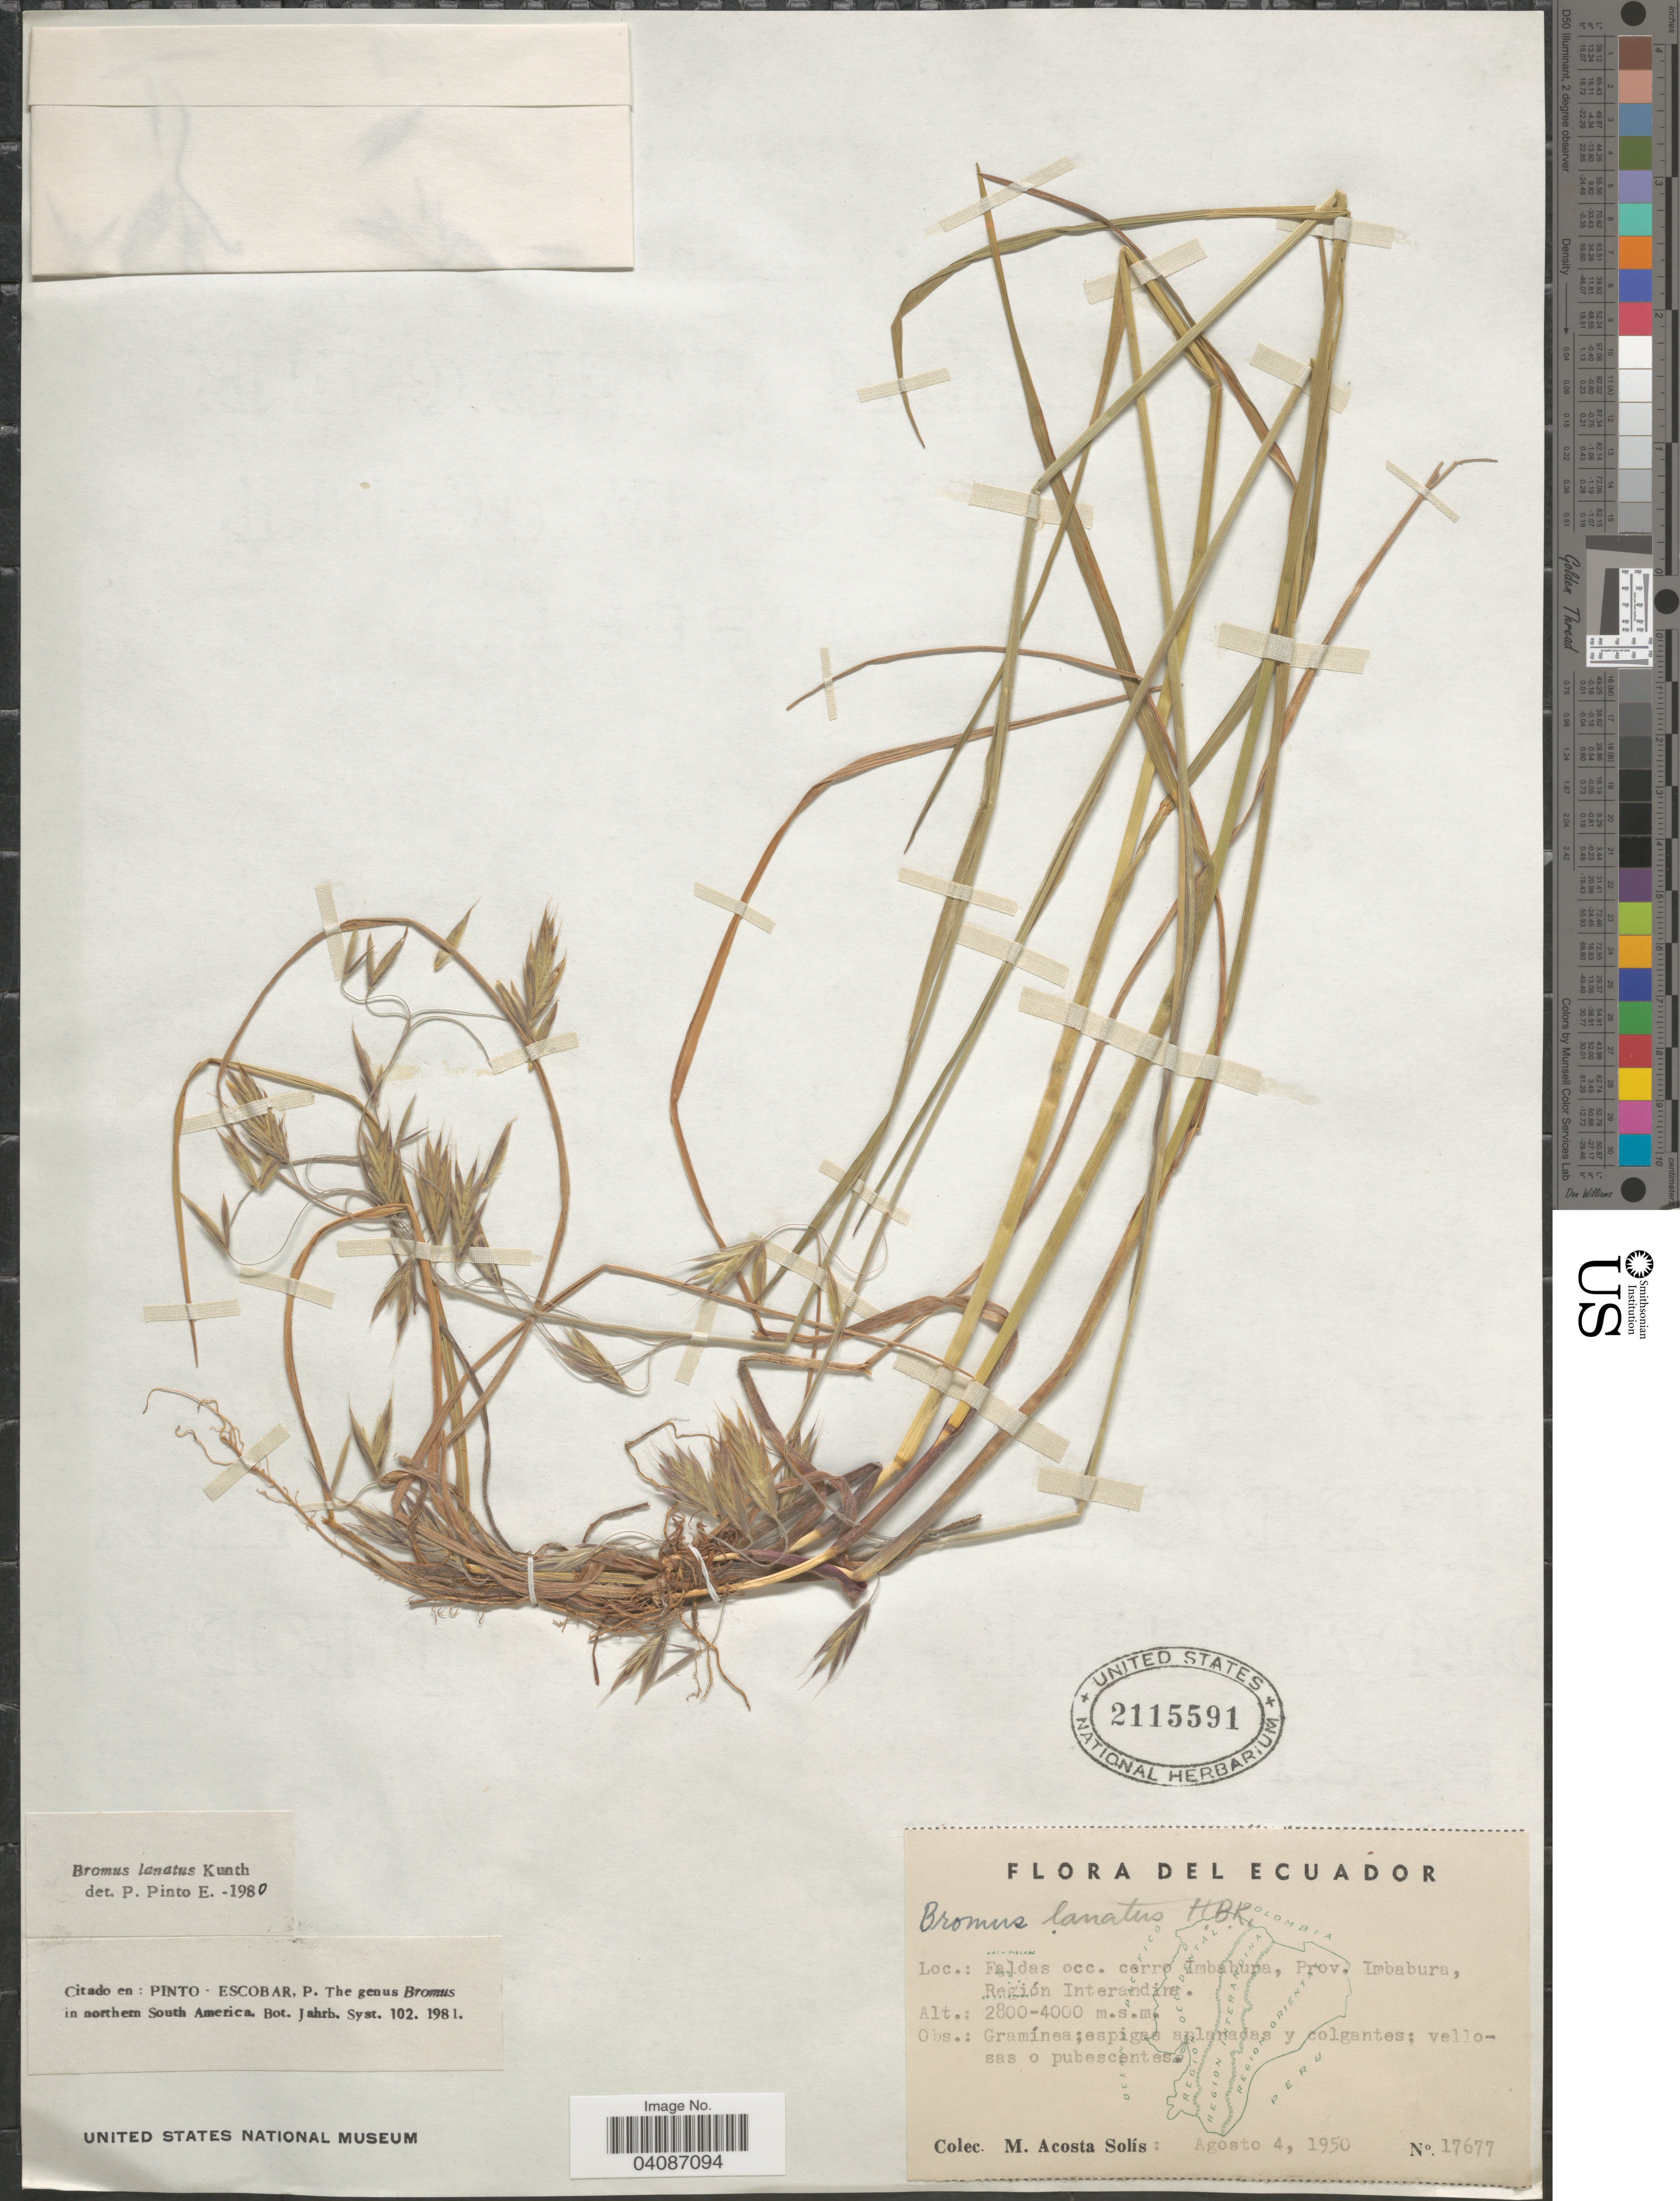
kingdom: Plantae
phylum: Tracheophyta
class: Liliopsida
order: Poales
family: Poaceae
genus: Bromus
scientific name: Bromus lanatus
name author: Kunth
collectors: M. Acosta Solis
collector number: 17677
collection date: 1950-08-04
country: Ecuador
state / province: Imbabura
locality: Faldas occ. cerro Imbabura, Región Interandina.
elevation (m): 2800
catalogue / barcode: US 2115591